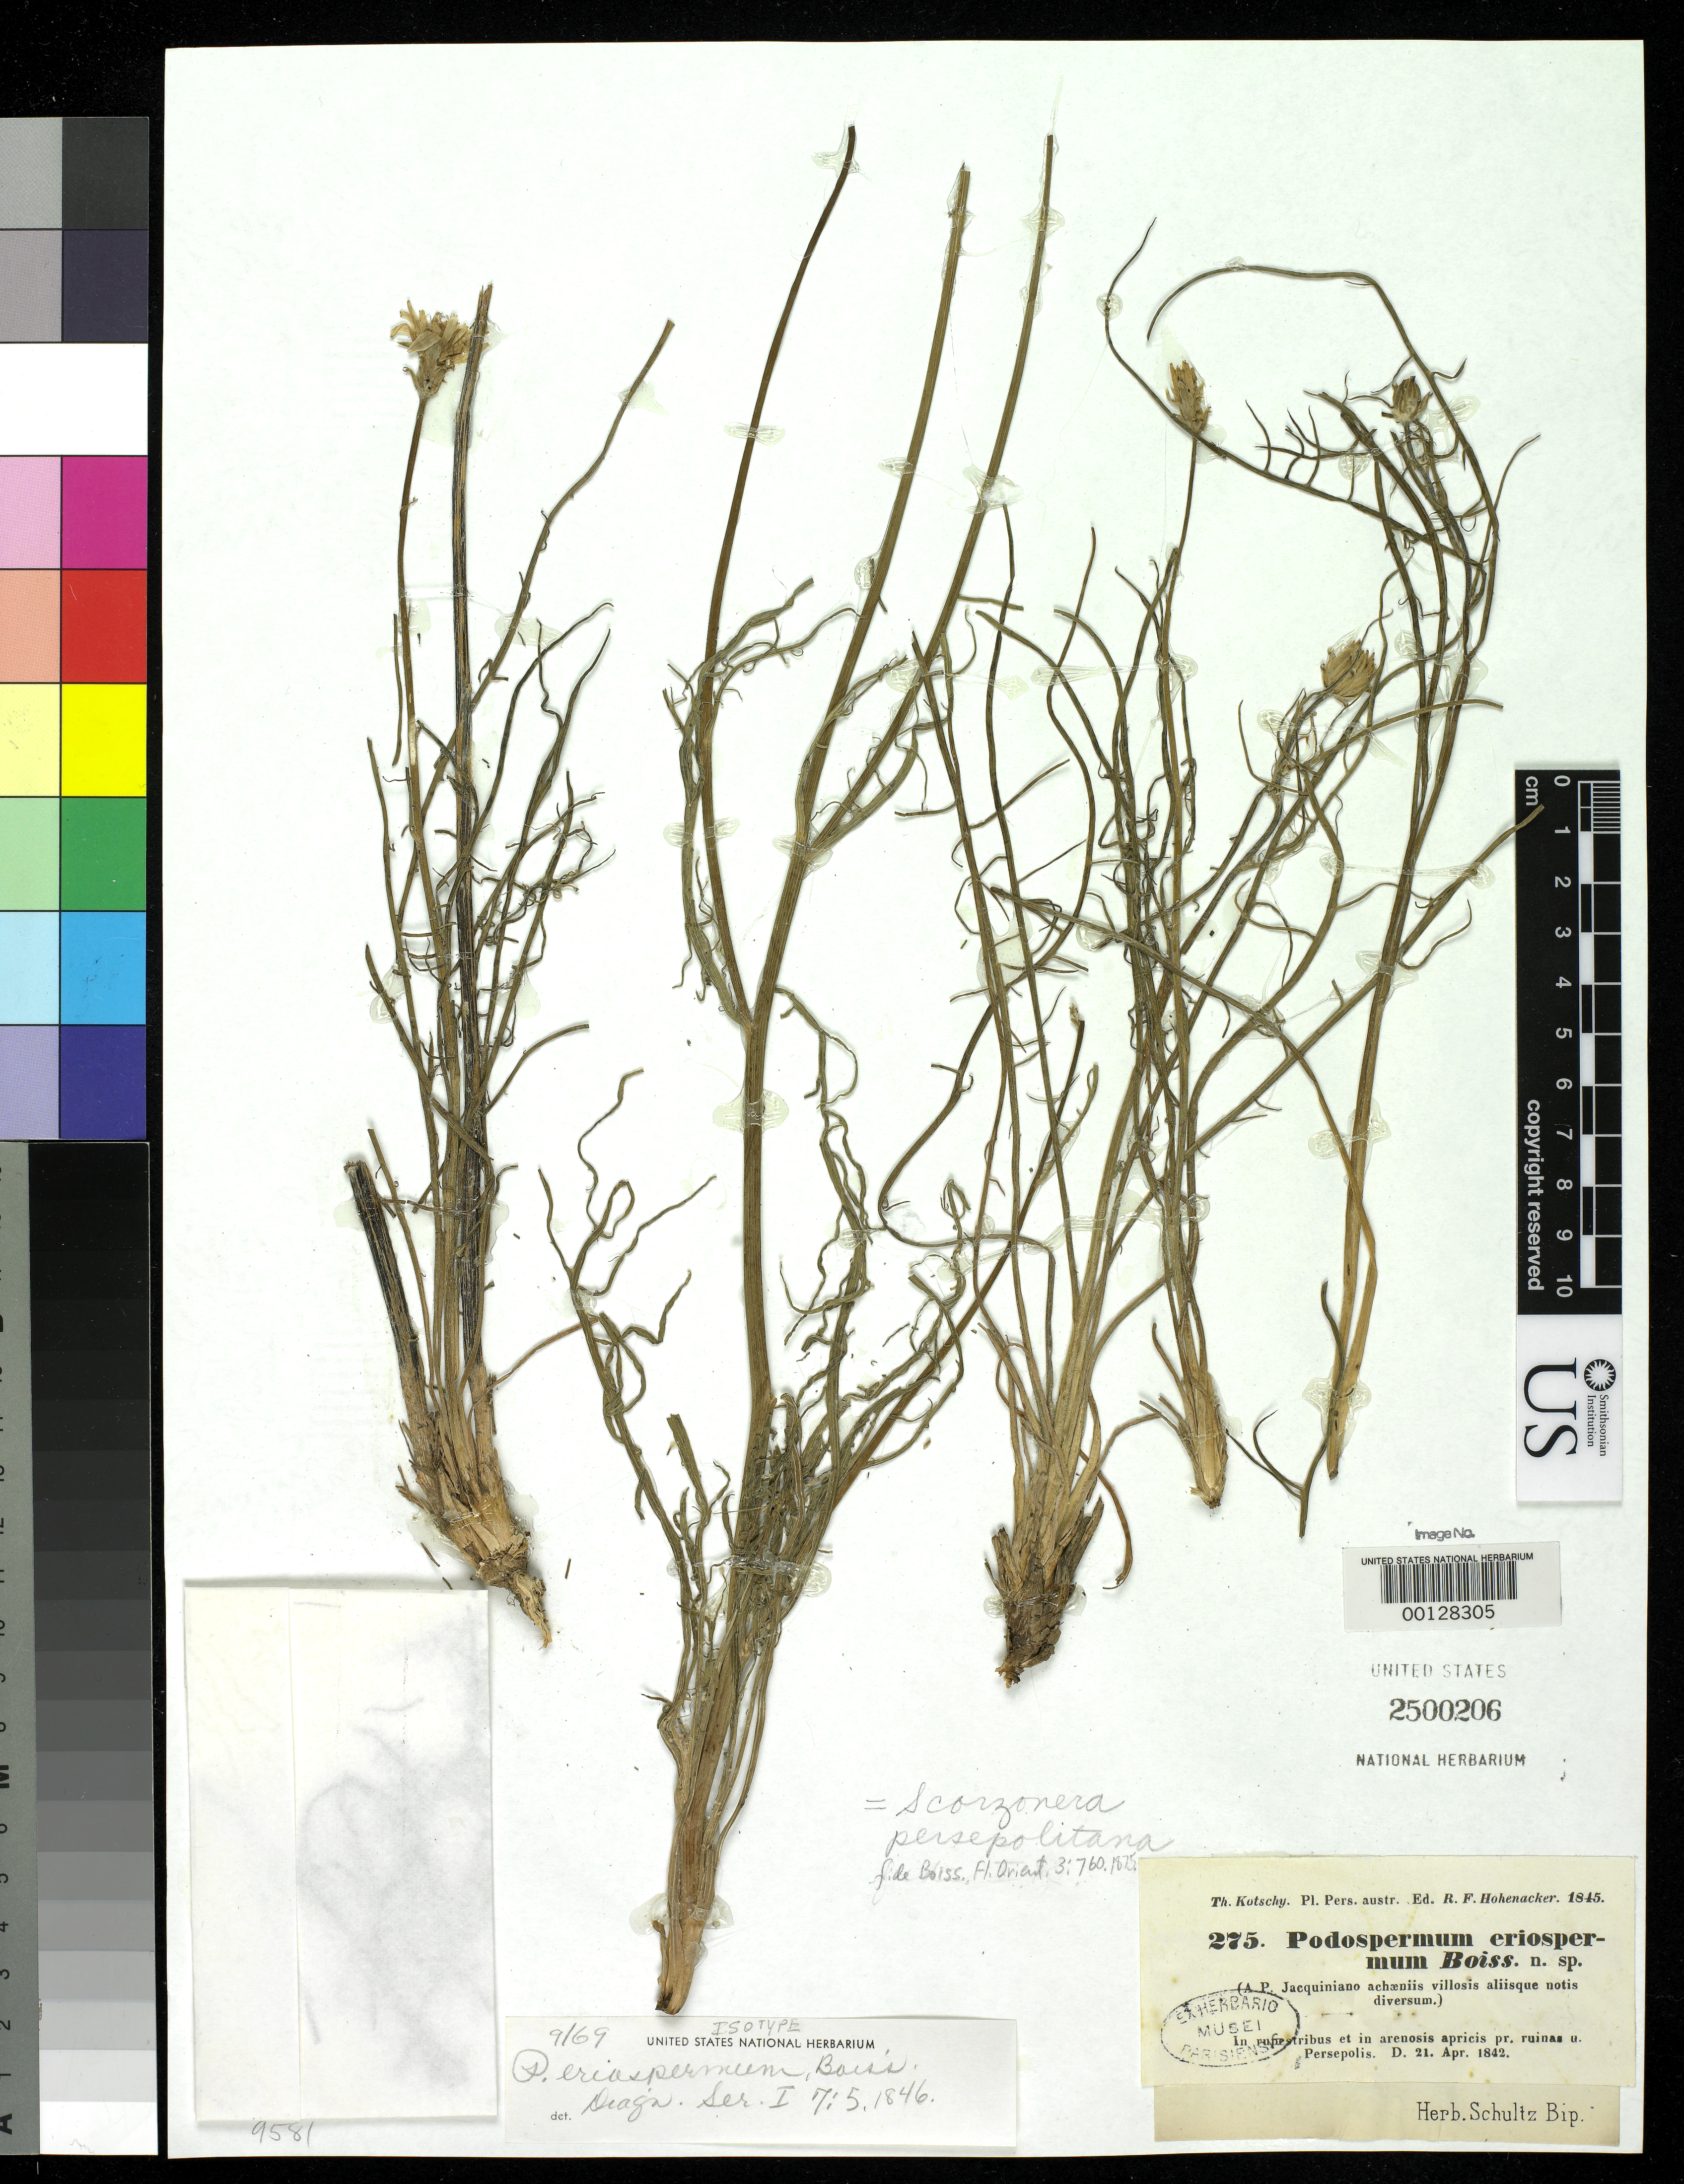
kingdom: Plantae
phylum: Tracheophyta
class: Magnoliopsida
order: Asterales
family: Asteraceae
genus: Podospermum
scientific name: Podospermum eriospermum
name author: Boiss.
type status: Isotype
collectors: K. G. Kotschy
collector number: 275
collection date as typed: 21 Apr 1842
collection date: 1842-04-21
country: Iran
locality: Persepolis.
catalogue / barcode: US 2500206